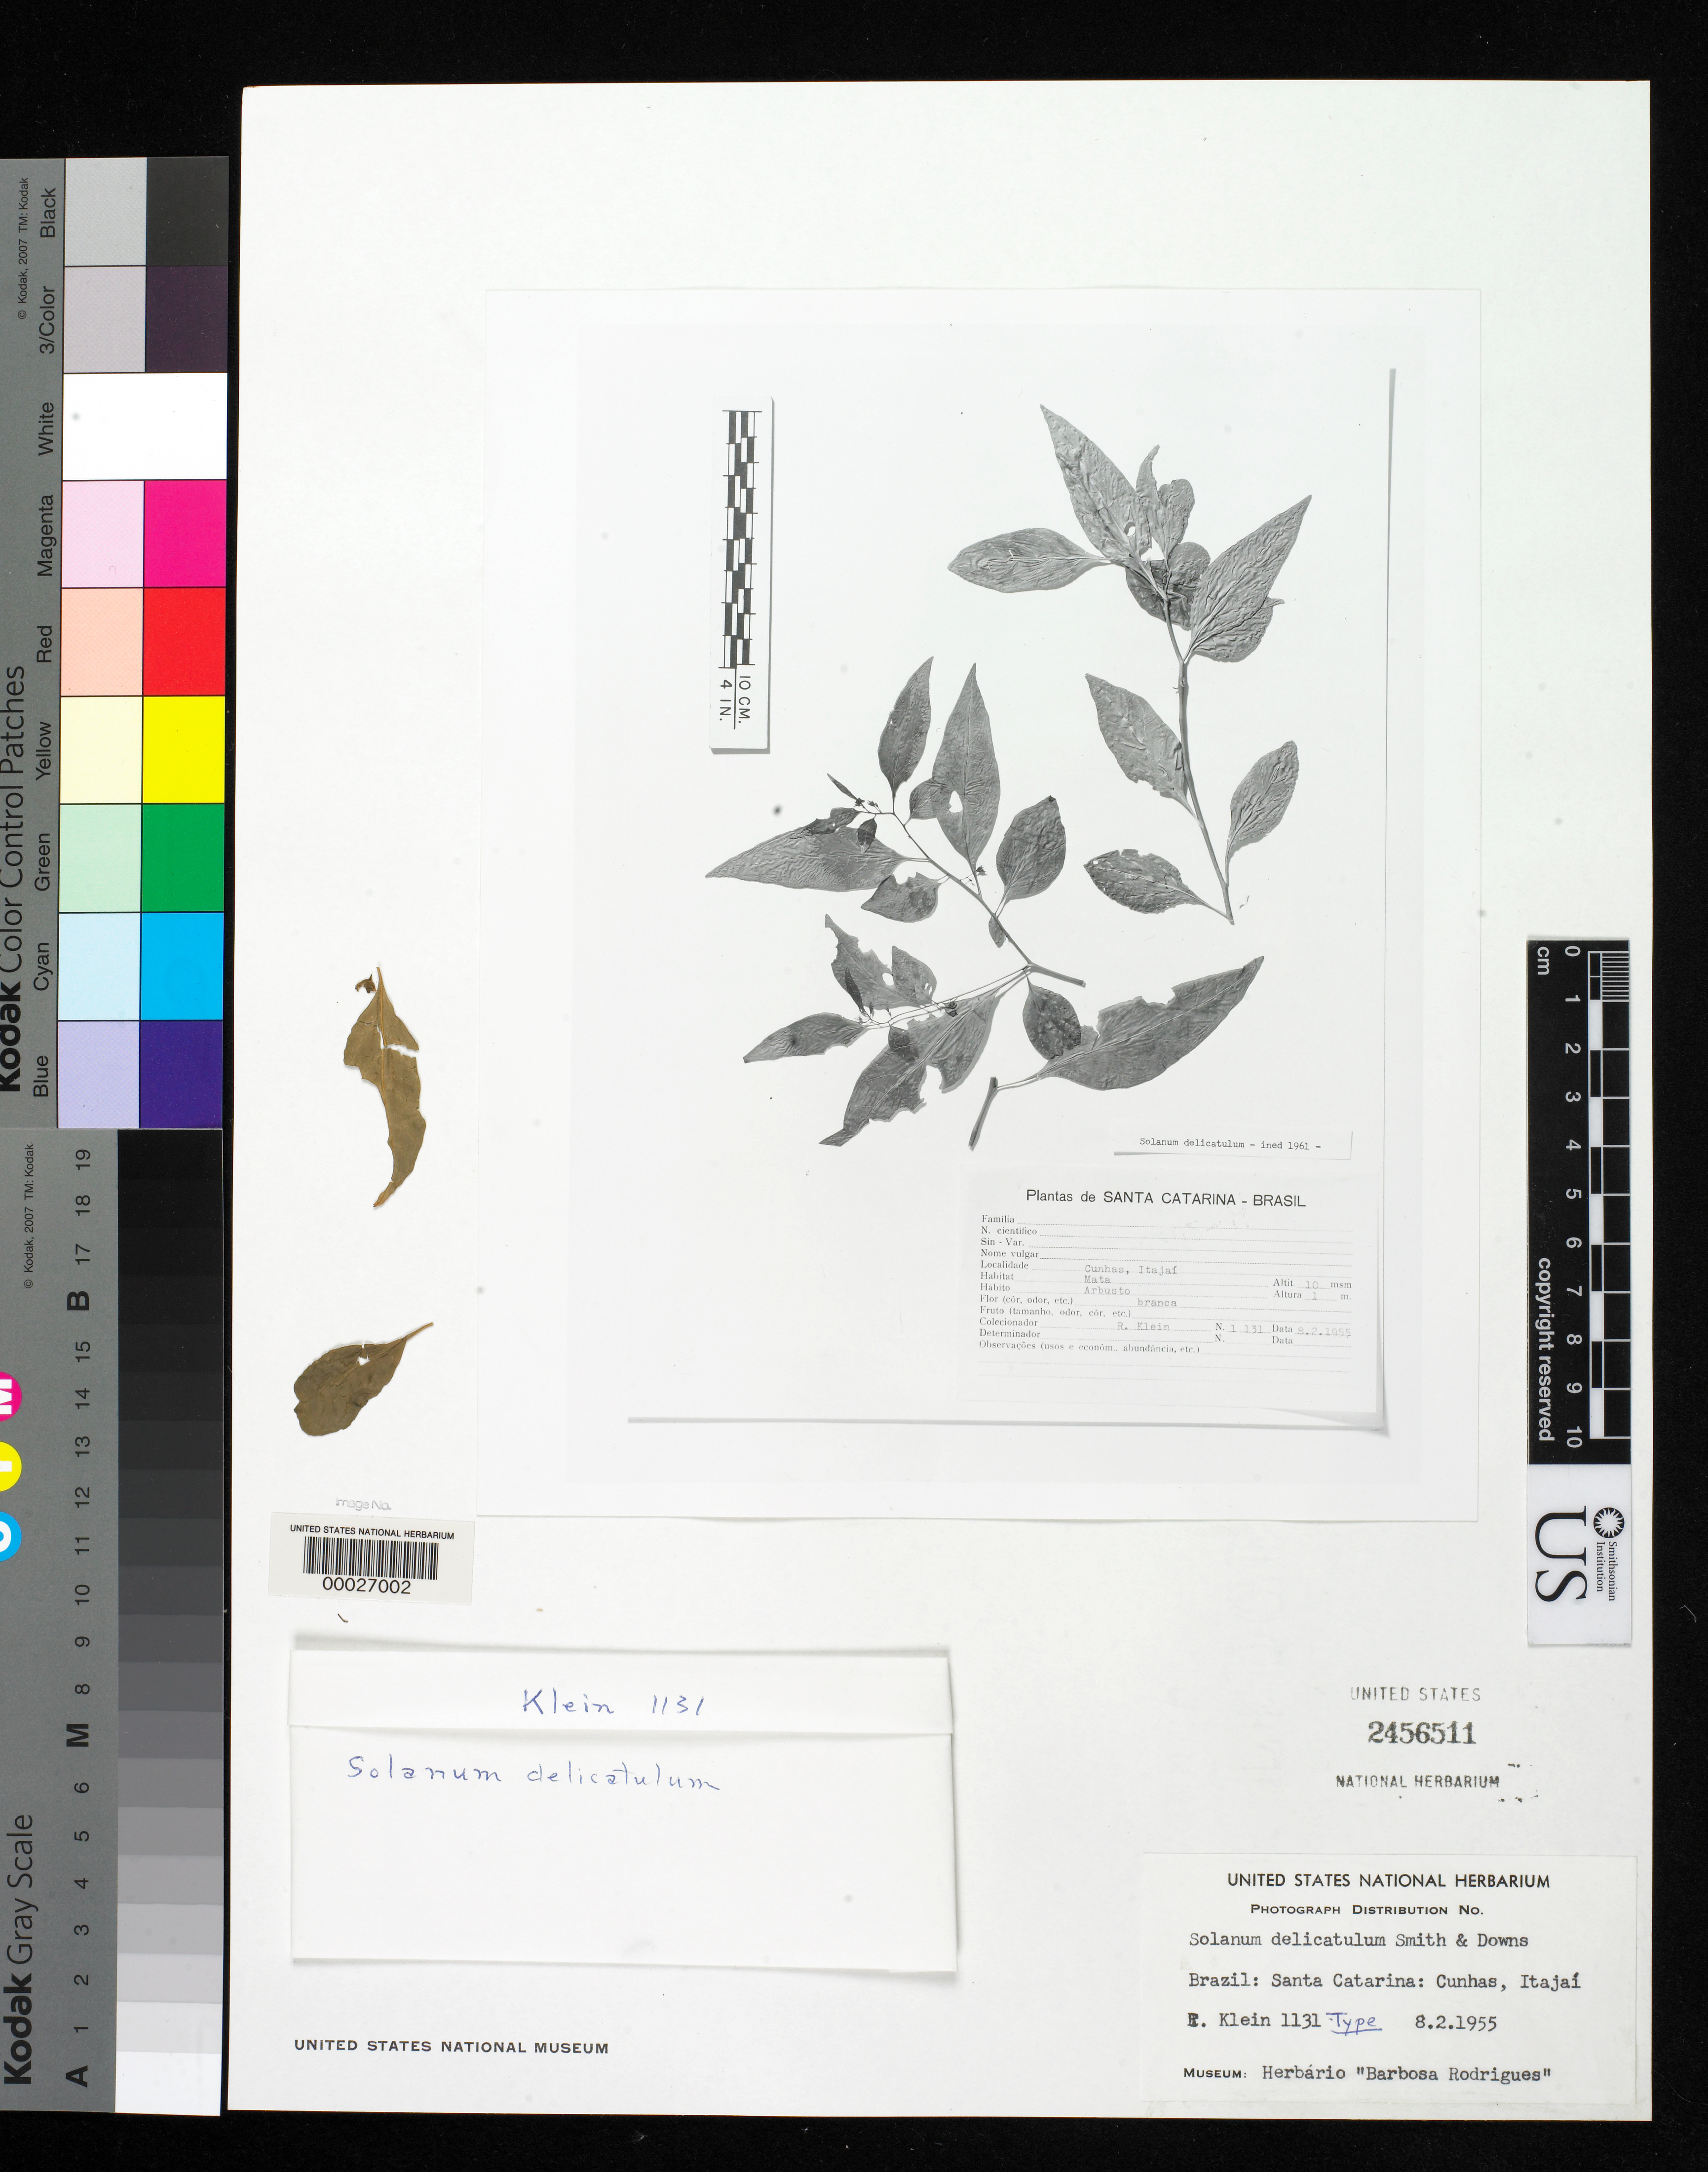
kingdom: Plantae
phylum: Tracheophyta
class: Magnoliopsida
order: Solanales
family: Solanaceae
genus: Solanum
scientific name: Solanum delicatulum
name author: L.B. Sm. & Downs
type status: Type Fragment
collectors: R. M. Klein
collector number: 1131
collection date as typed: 1955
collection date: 1955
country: Brazil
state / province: Santa Catarina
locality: Cunhas, Itajai.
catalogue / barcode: US 2456511